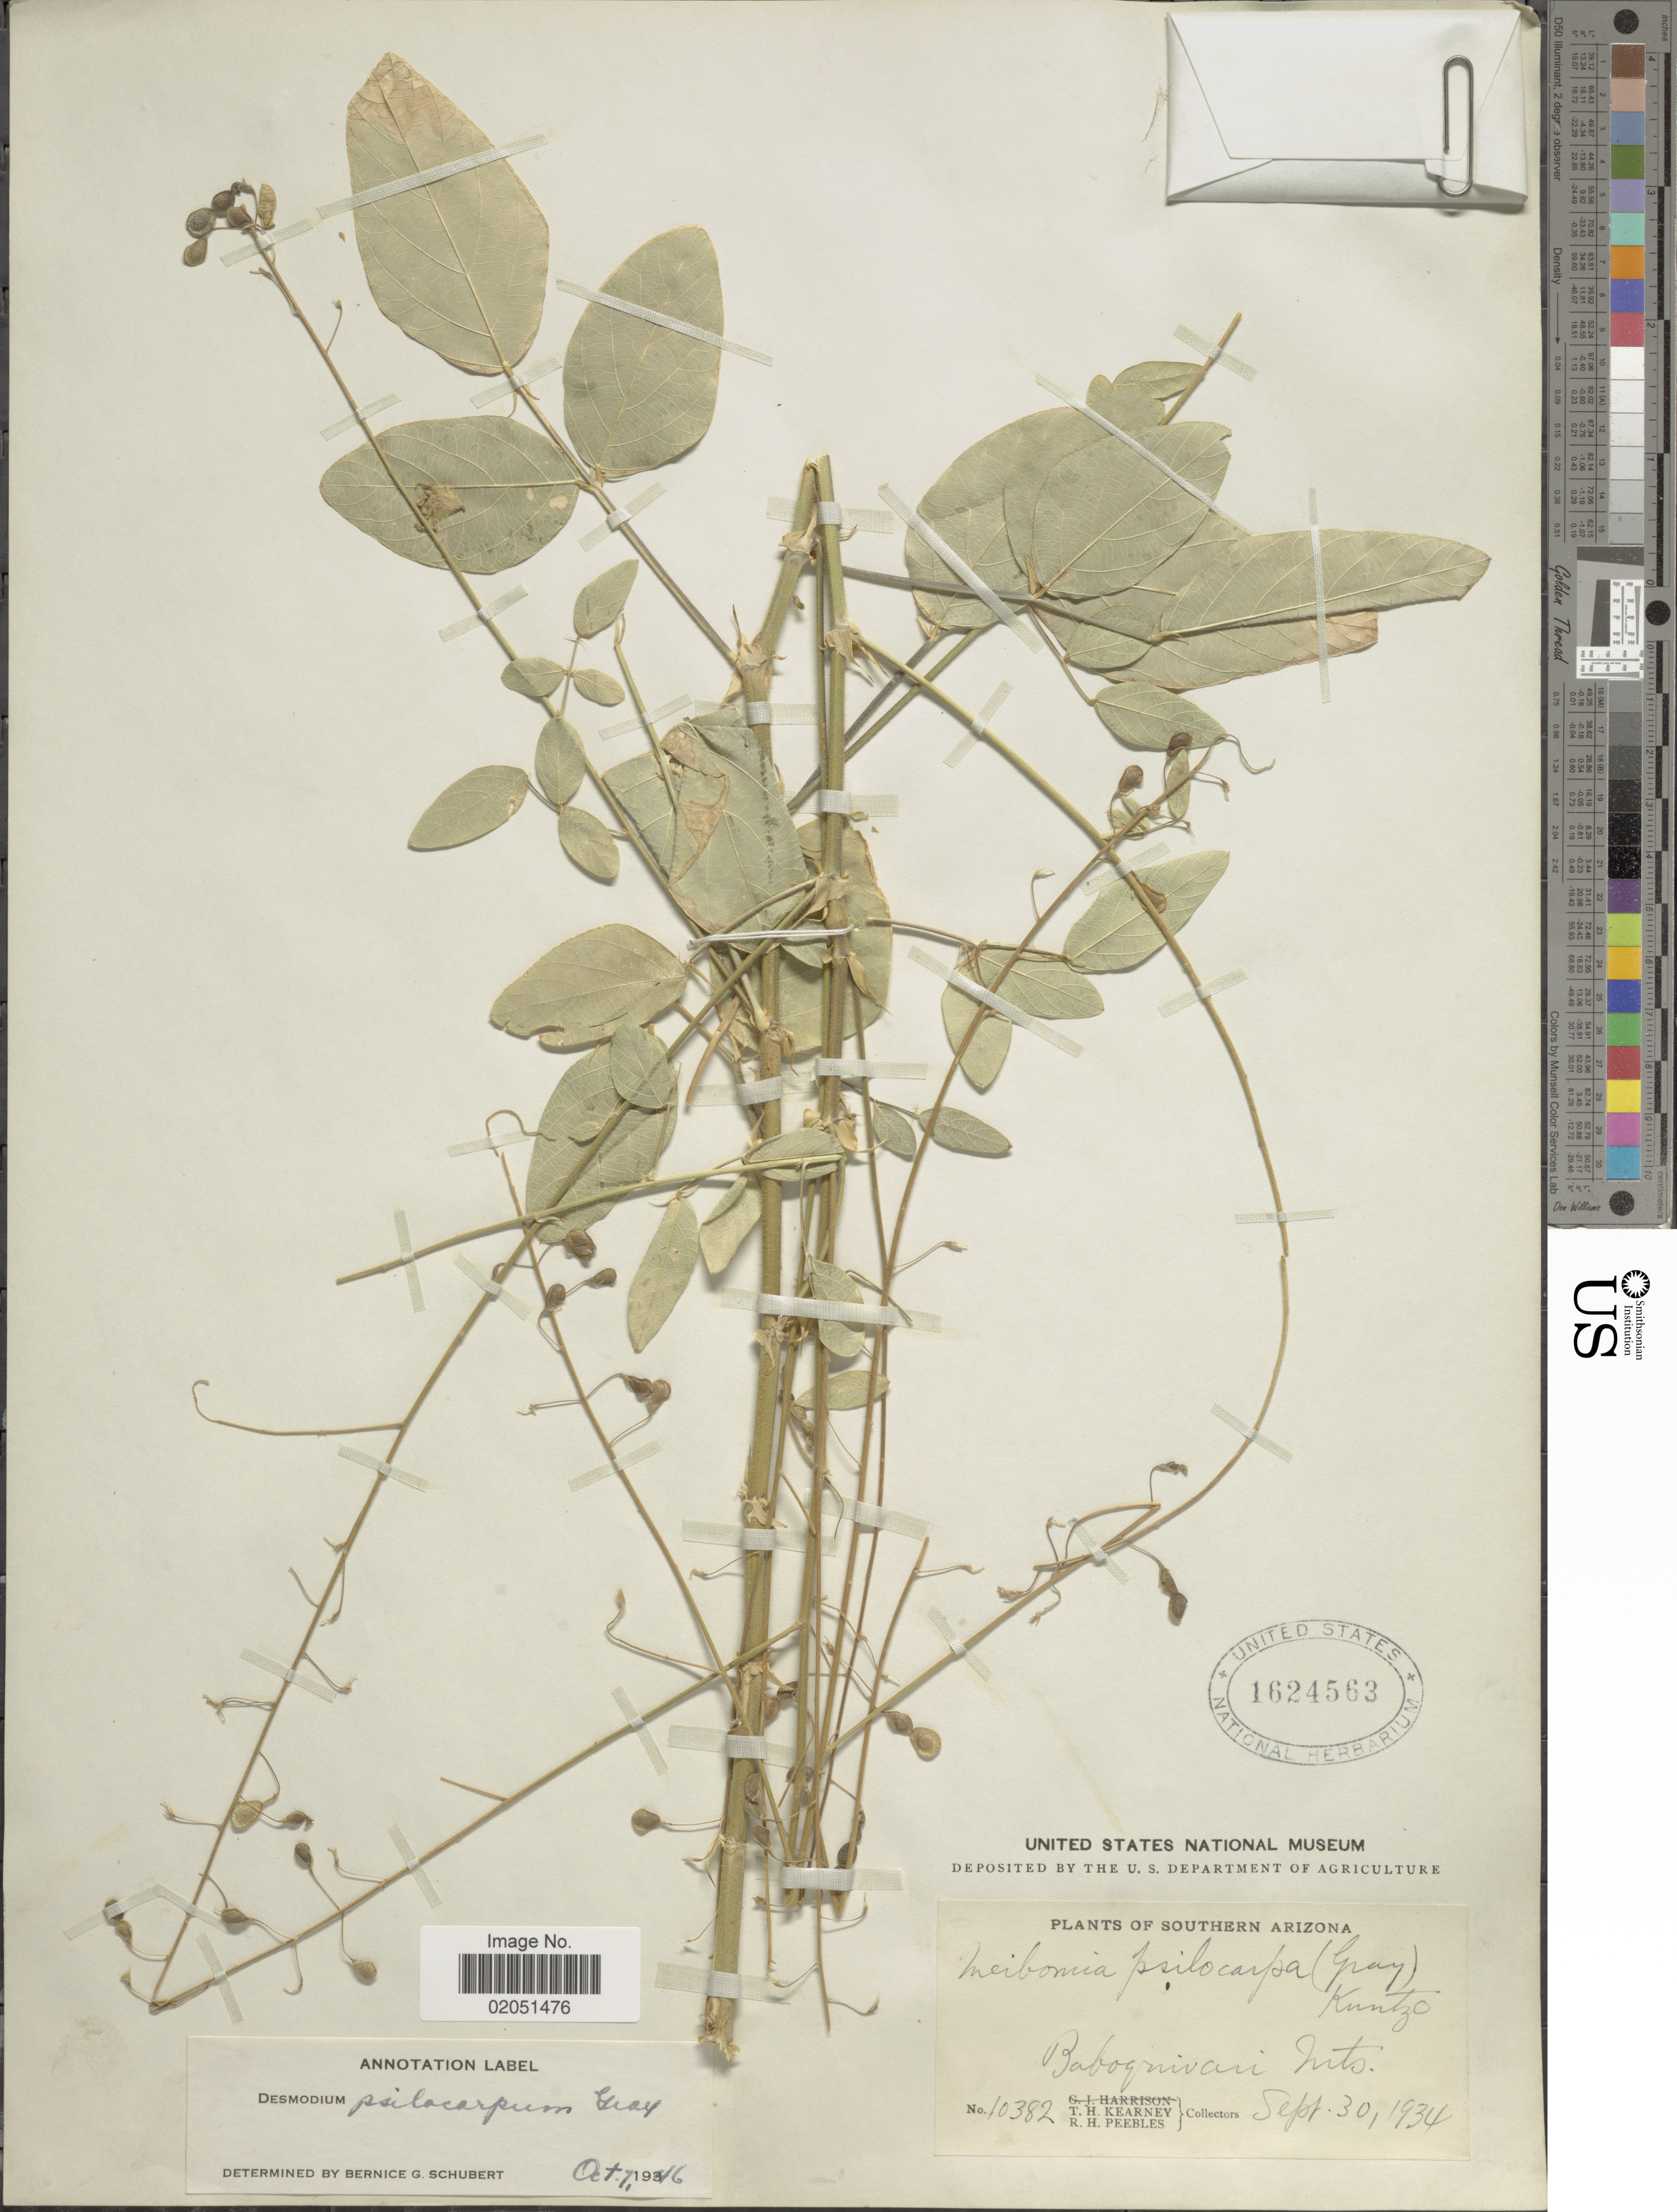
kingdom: Plantae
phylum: Tracheophyta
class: Magnoliopsida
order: Fabales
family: Fabaceae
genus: Desmodium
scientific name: Desmodium psilocarpum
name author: A. Gray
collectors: T. H. Kearney & R. H. Peebles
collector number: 10382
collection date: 1934-09-30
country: United States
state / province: Arizona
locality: Southern Arizona, Baboquivari Mts.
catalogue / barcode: US 1624563